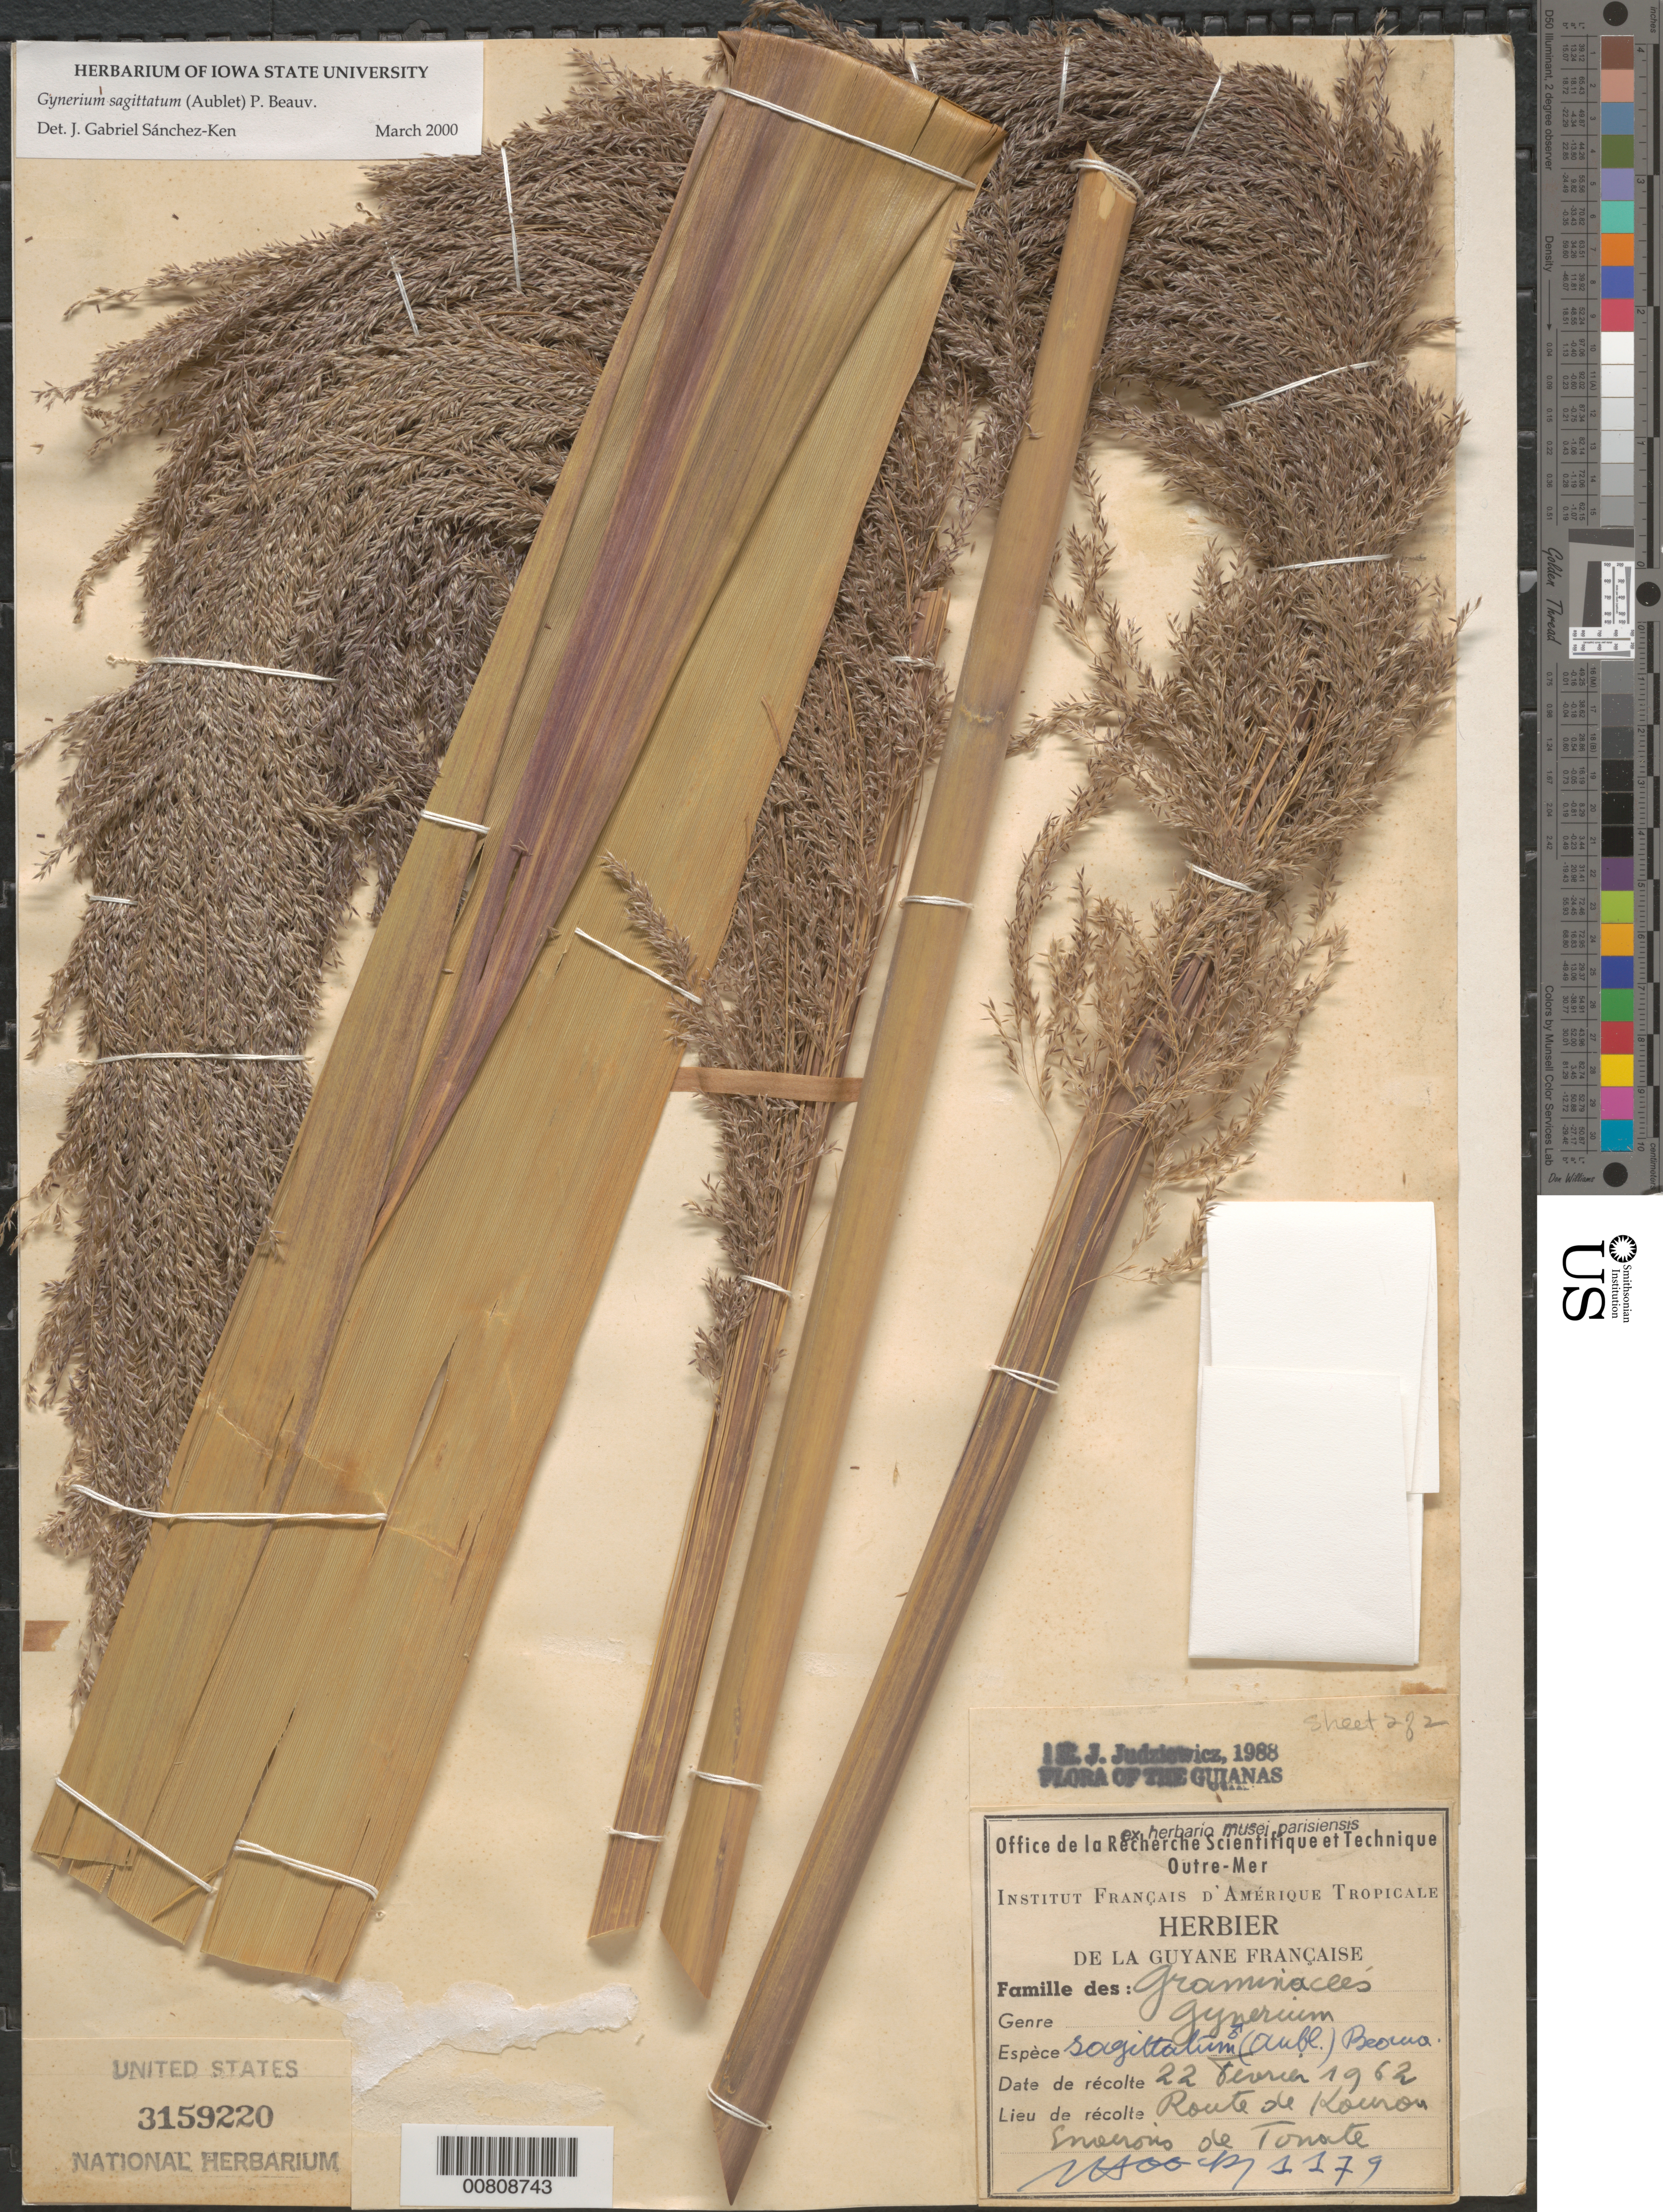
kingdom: Plantae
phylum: Tracheophyta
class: Liliopsida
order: Poales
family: Poaceae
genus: Gynerium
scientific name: Gynerium sagittatum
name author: (Aubl.) P. Beauv.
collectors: N. Hoock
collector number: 1179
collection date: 1962-02-22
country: French Guiana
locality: Route de Kourou. Environs de Tonate.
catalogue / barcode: US 3159220